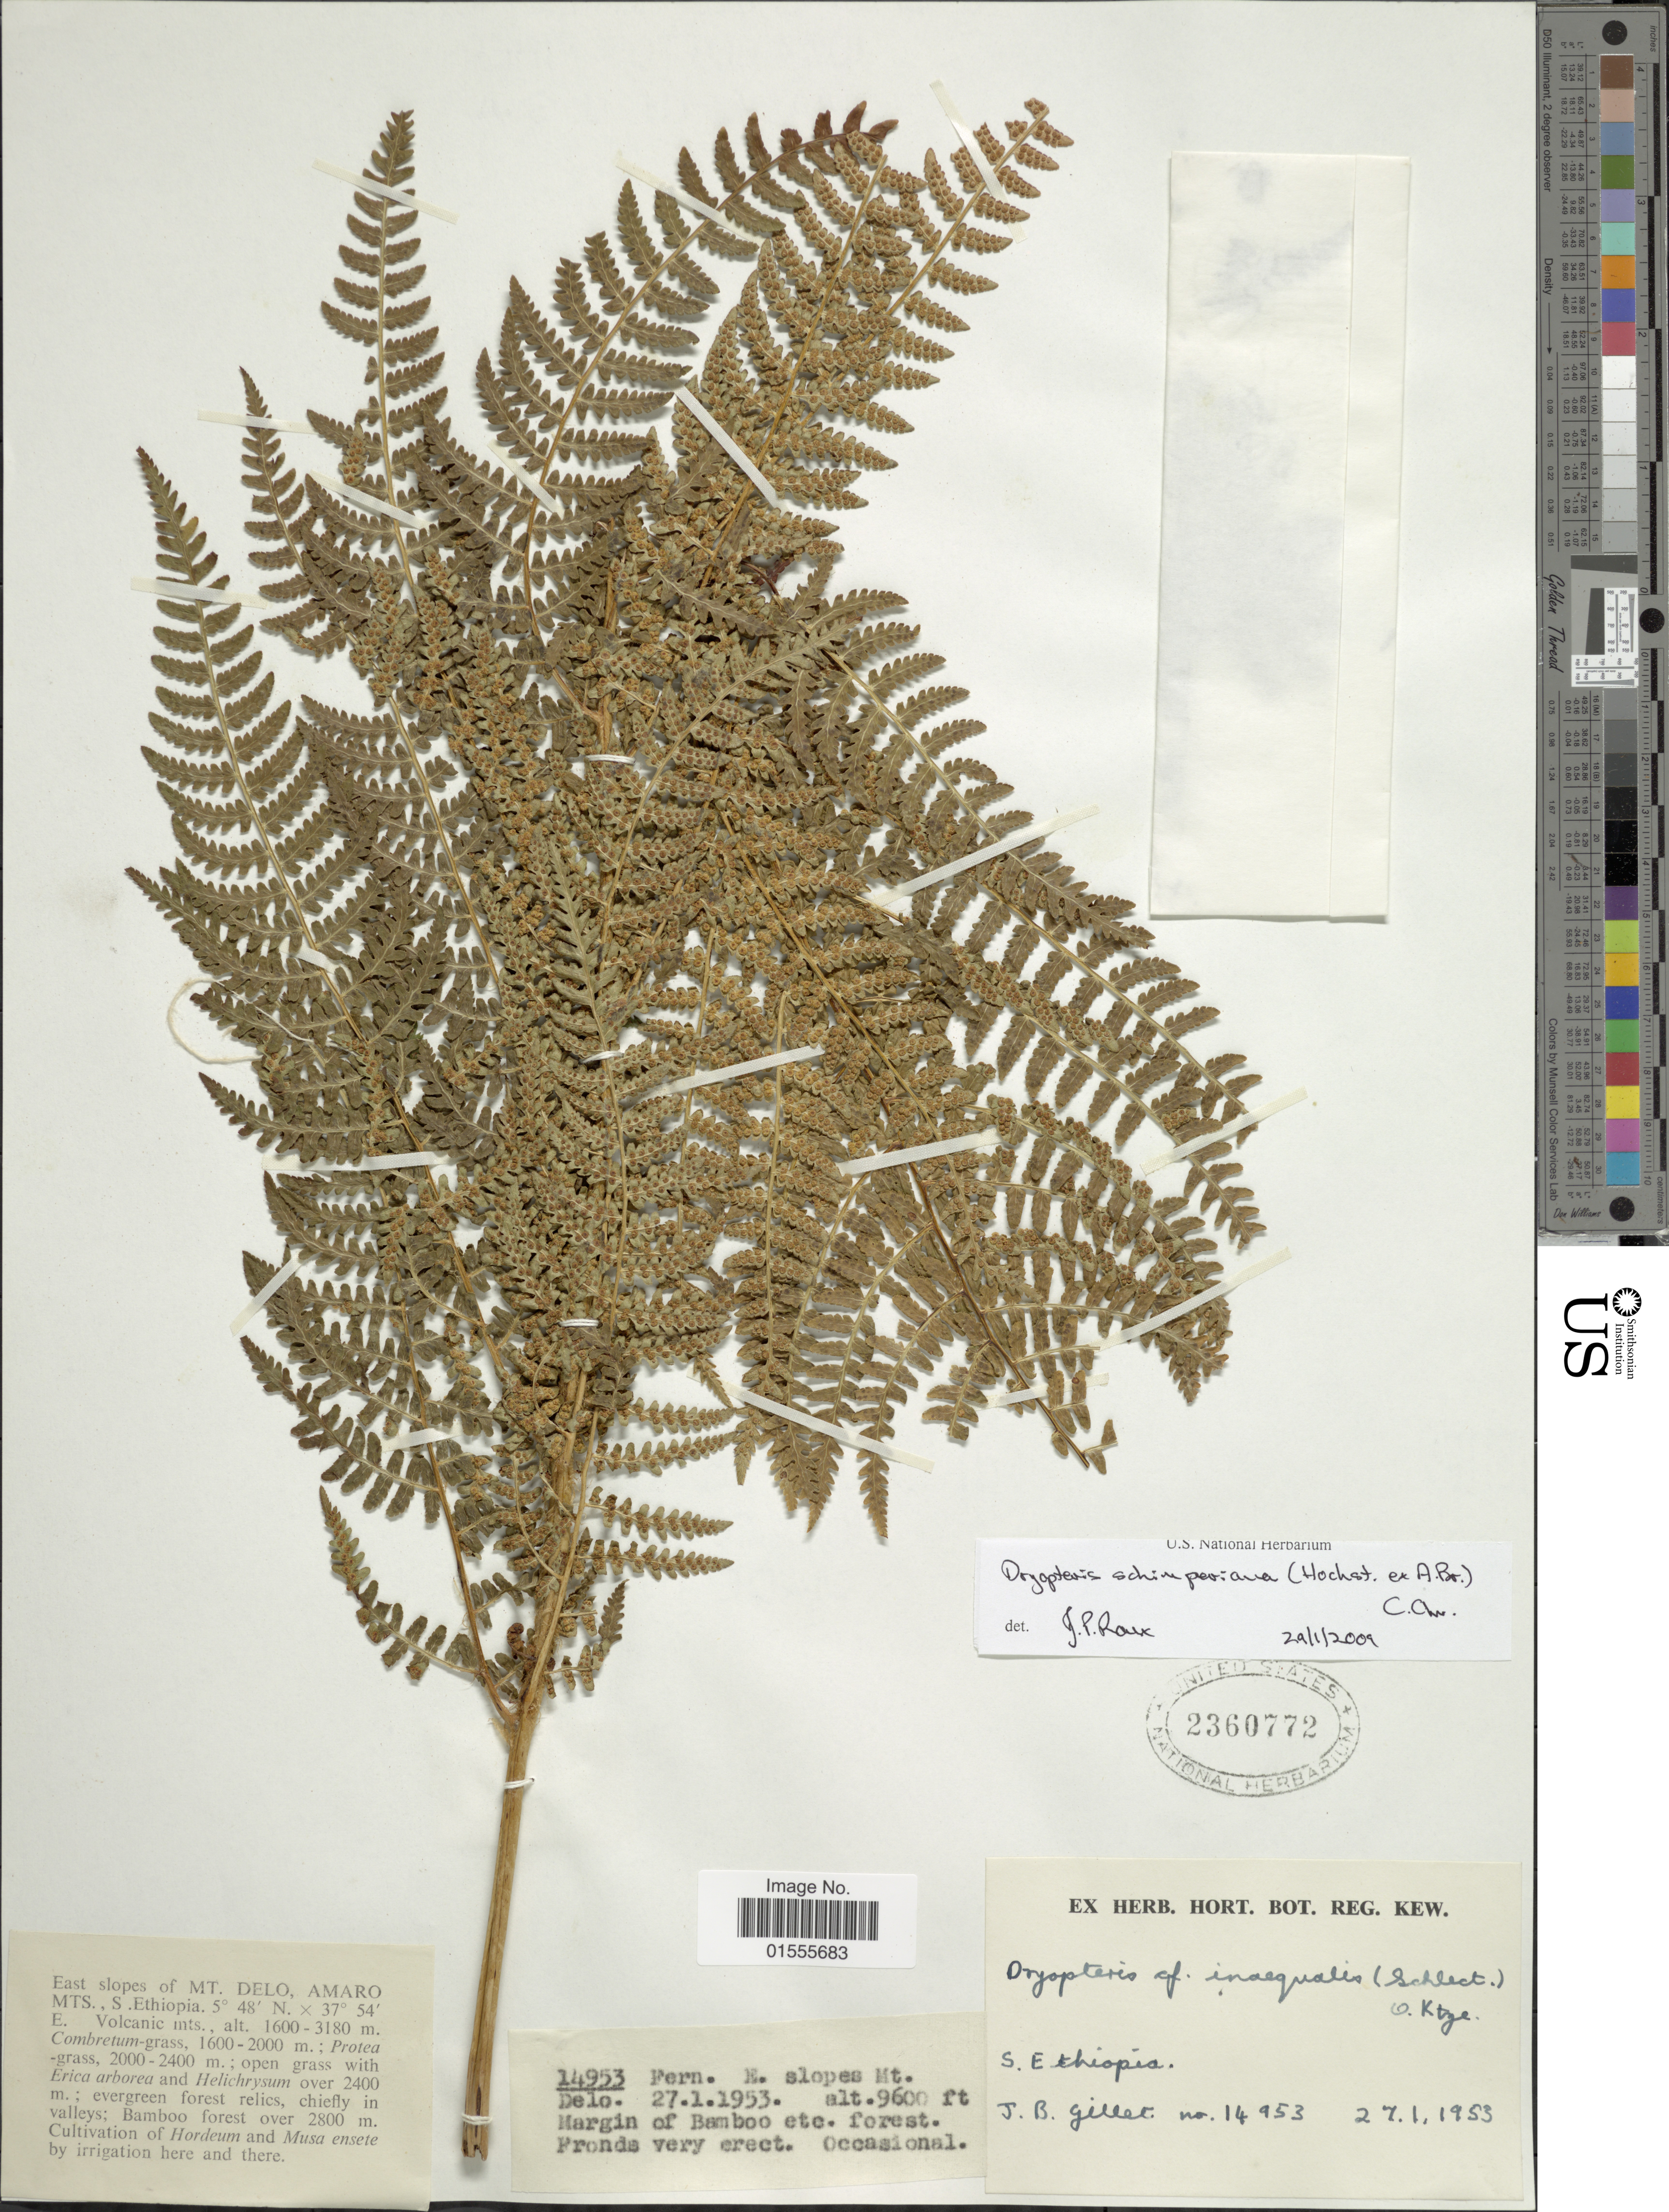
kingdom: Plantae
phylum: Tracheophyta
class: Polypodiopsida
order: Polypodiales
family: Dryopteridaceae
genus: Dryopteris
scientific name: Dryopteris schimperiana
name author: (Hochst.) C. Chr.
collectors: J. B. Gillett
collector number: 14953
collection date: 1953-01-27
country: Ethiopia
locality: S.E. Ethiopa, E slopes Mt Delo,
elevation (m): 2926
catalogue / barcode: US 2360772